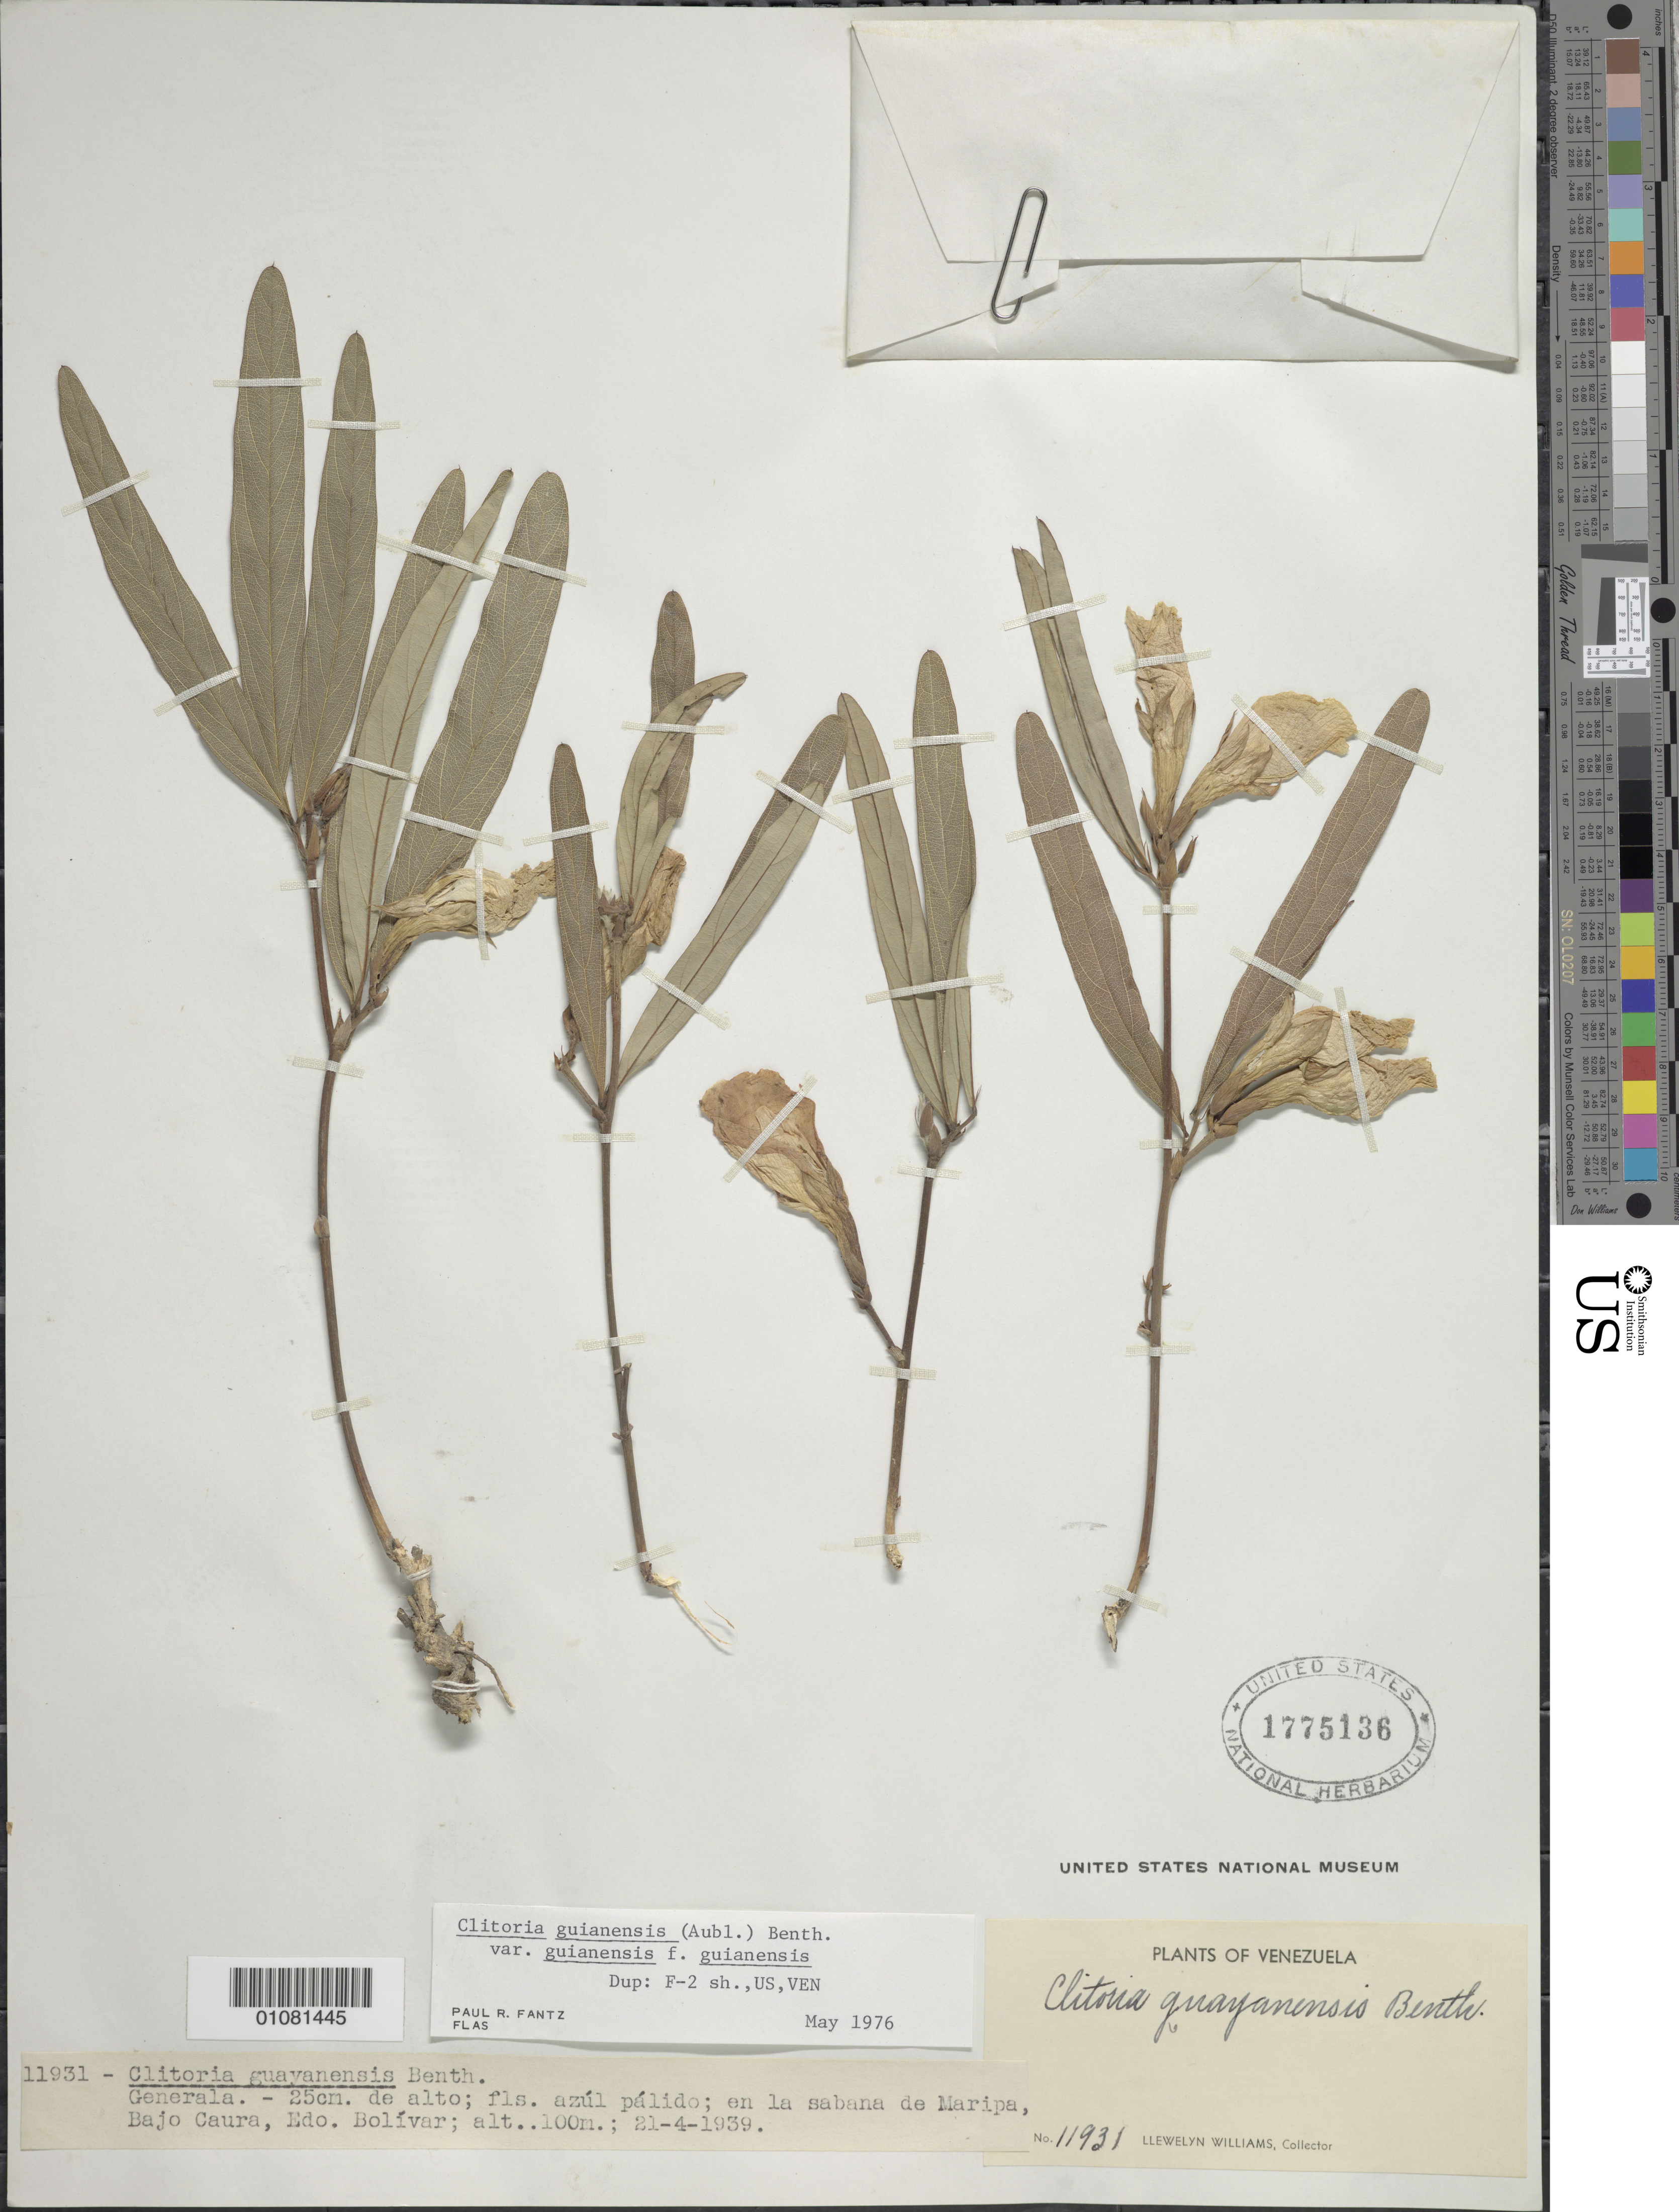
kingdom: Plantae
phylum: Tracheophyta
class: Magnoliopsida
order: Fabales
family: Fabaceae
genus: Clitoria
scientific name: Clitoria guianensis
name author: (Aubl.) Benth.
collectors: Ll. Williams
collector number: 11931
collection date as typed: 21-Apr-39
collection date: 1939-04-21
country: Venezuela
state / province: Bolívar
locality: Maripa, Bajo Caura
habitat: Sabana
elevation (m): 100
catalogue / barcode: US 1775136